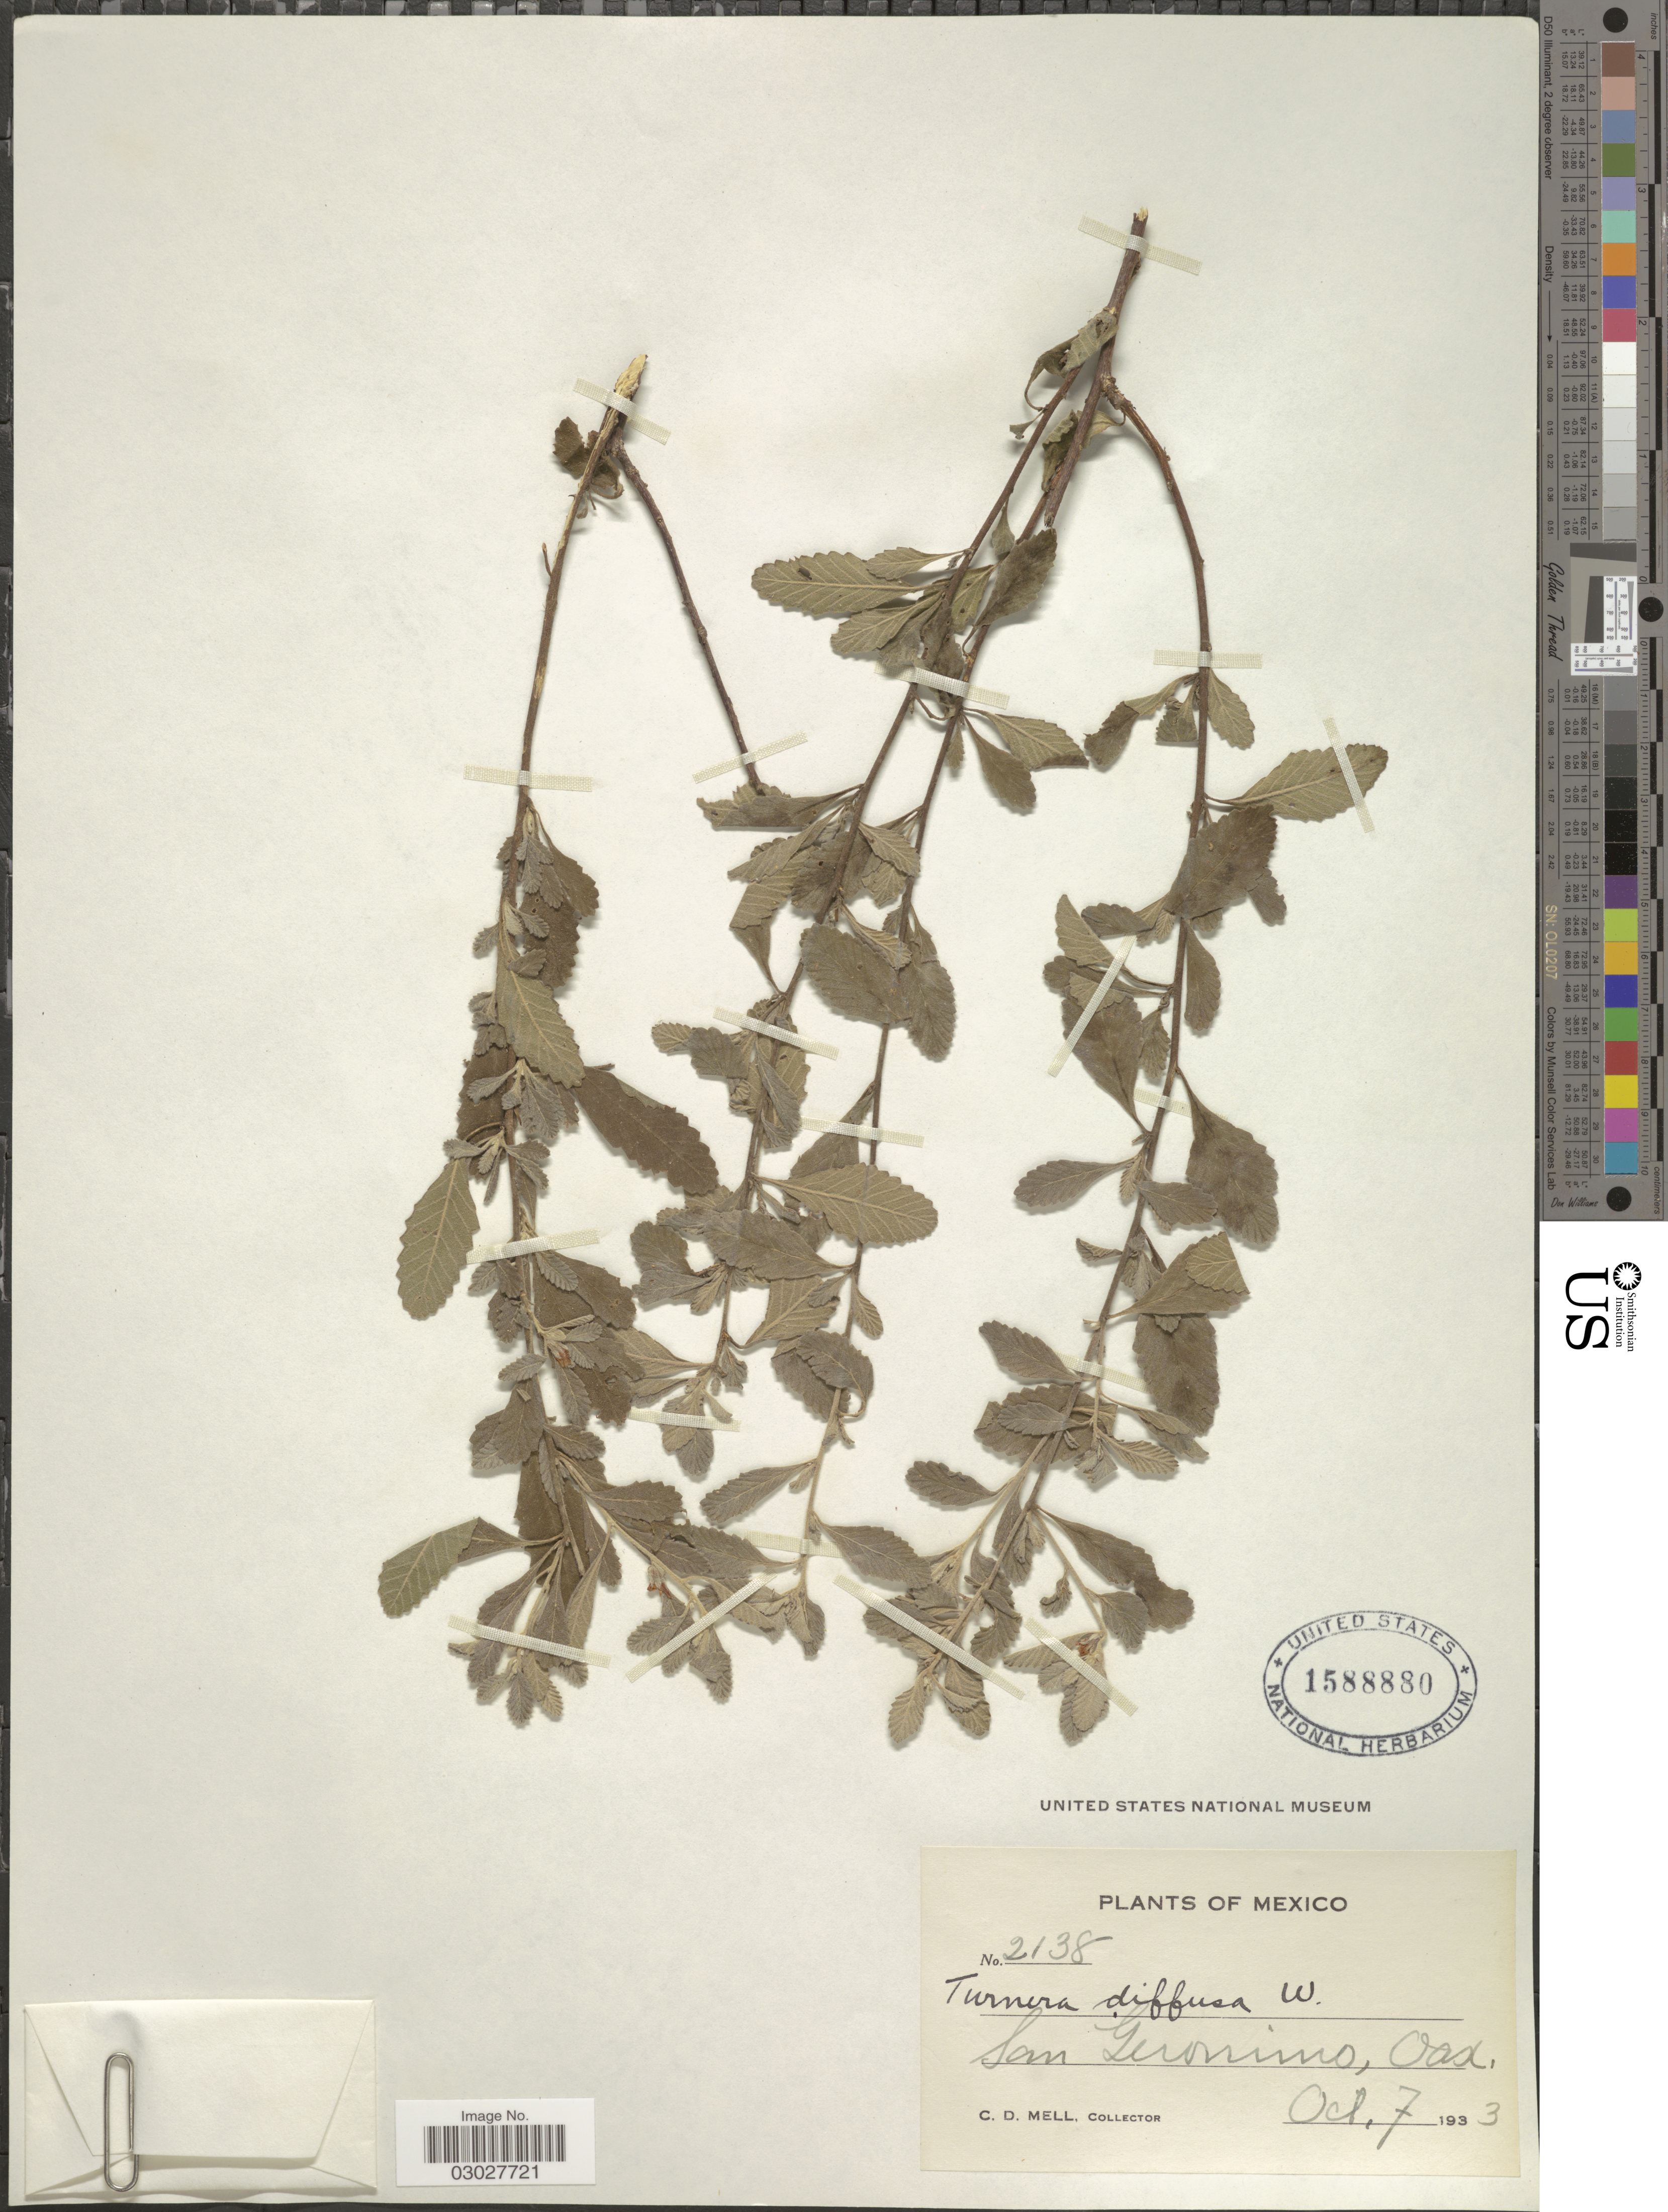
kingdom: Plantae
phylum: Tracheophyta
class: Magnoliopsida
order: Malpighiales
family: Turneraceae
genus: Turnera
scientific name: Turnera diffusa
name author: Willd. ex Schult.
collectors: C. D. Mell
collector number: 2138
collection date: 1933-10-07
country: Mexico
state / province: Oaxaca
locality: San Geronimo.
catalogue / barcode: US 1588880